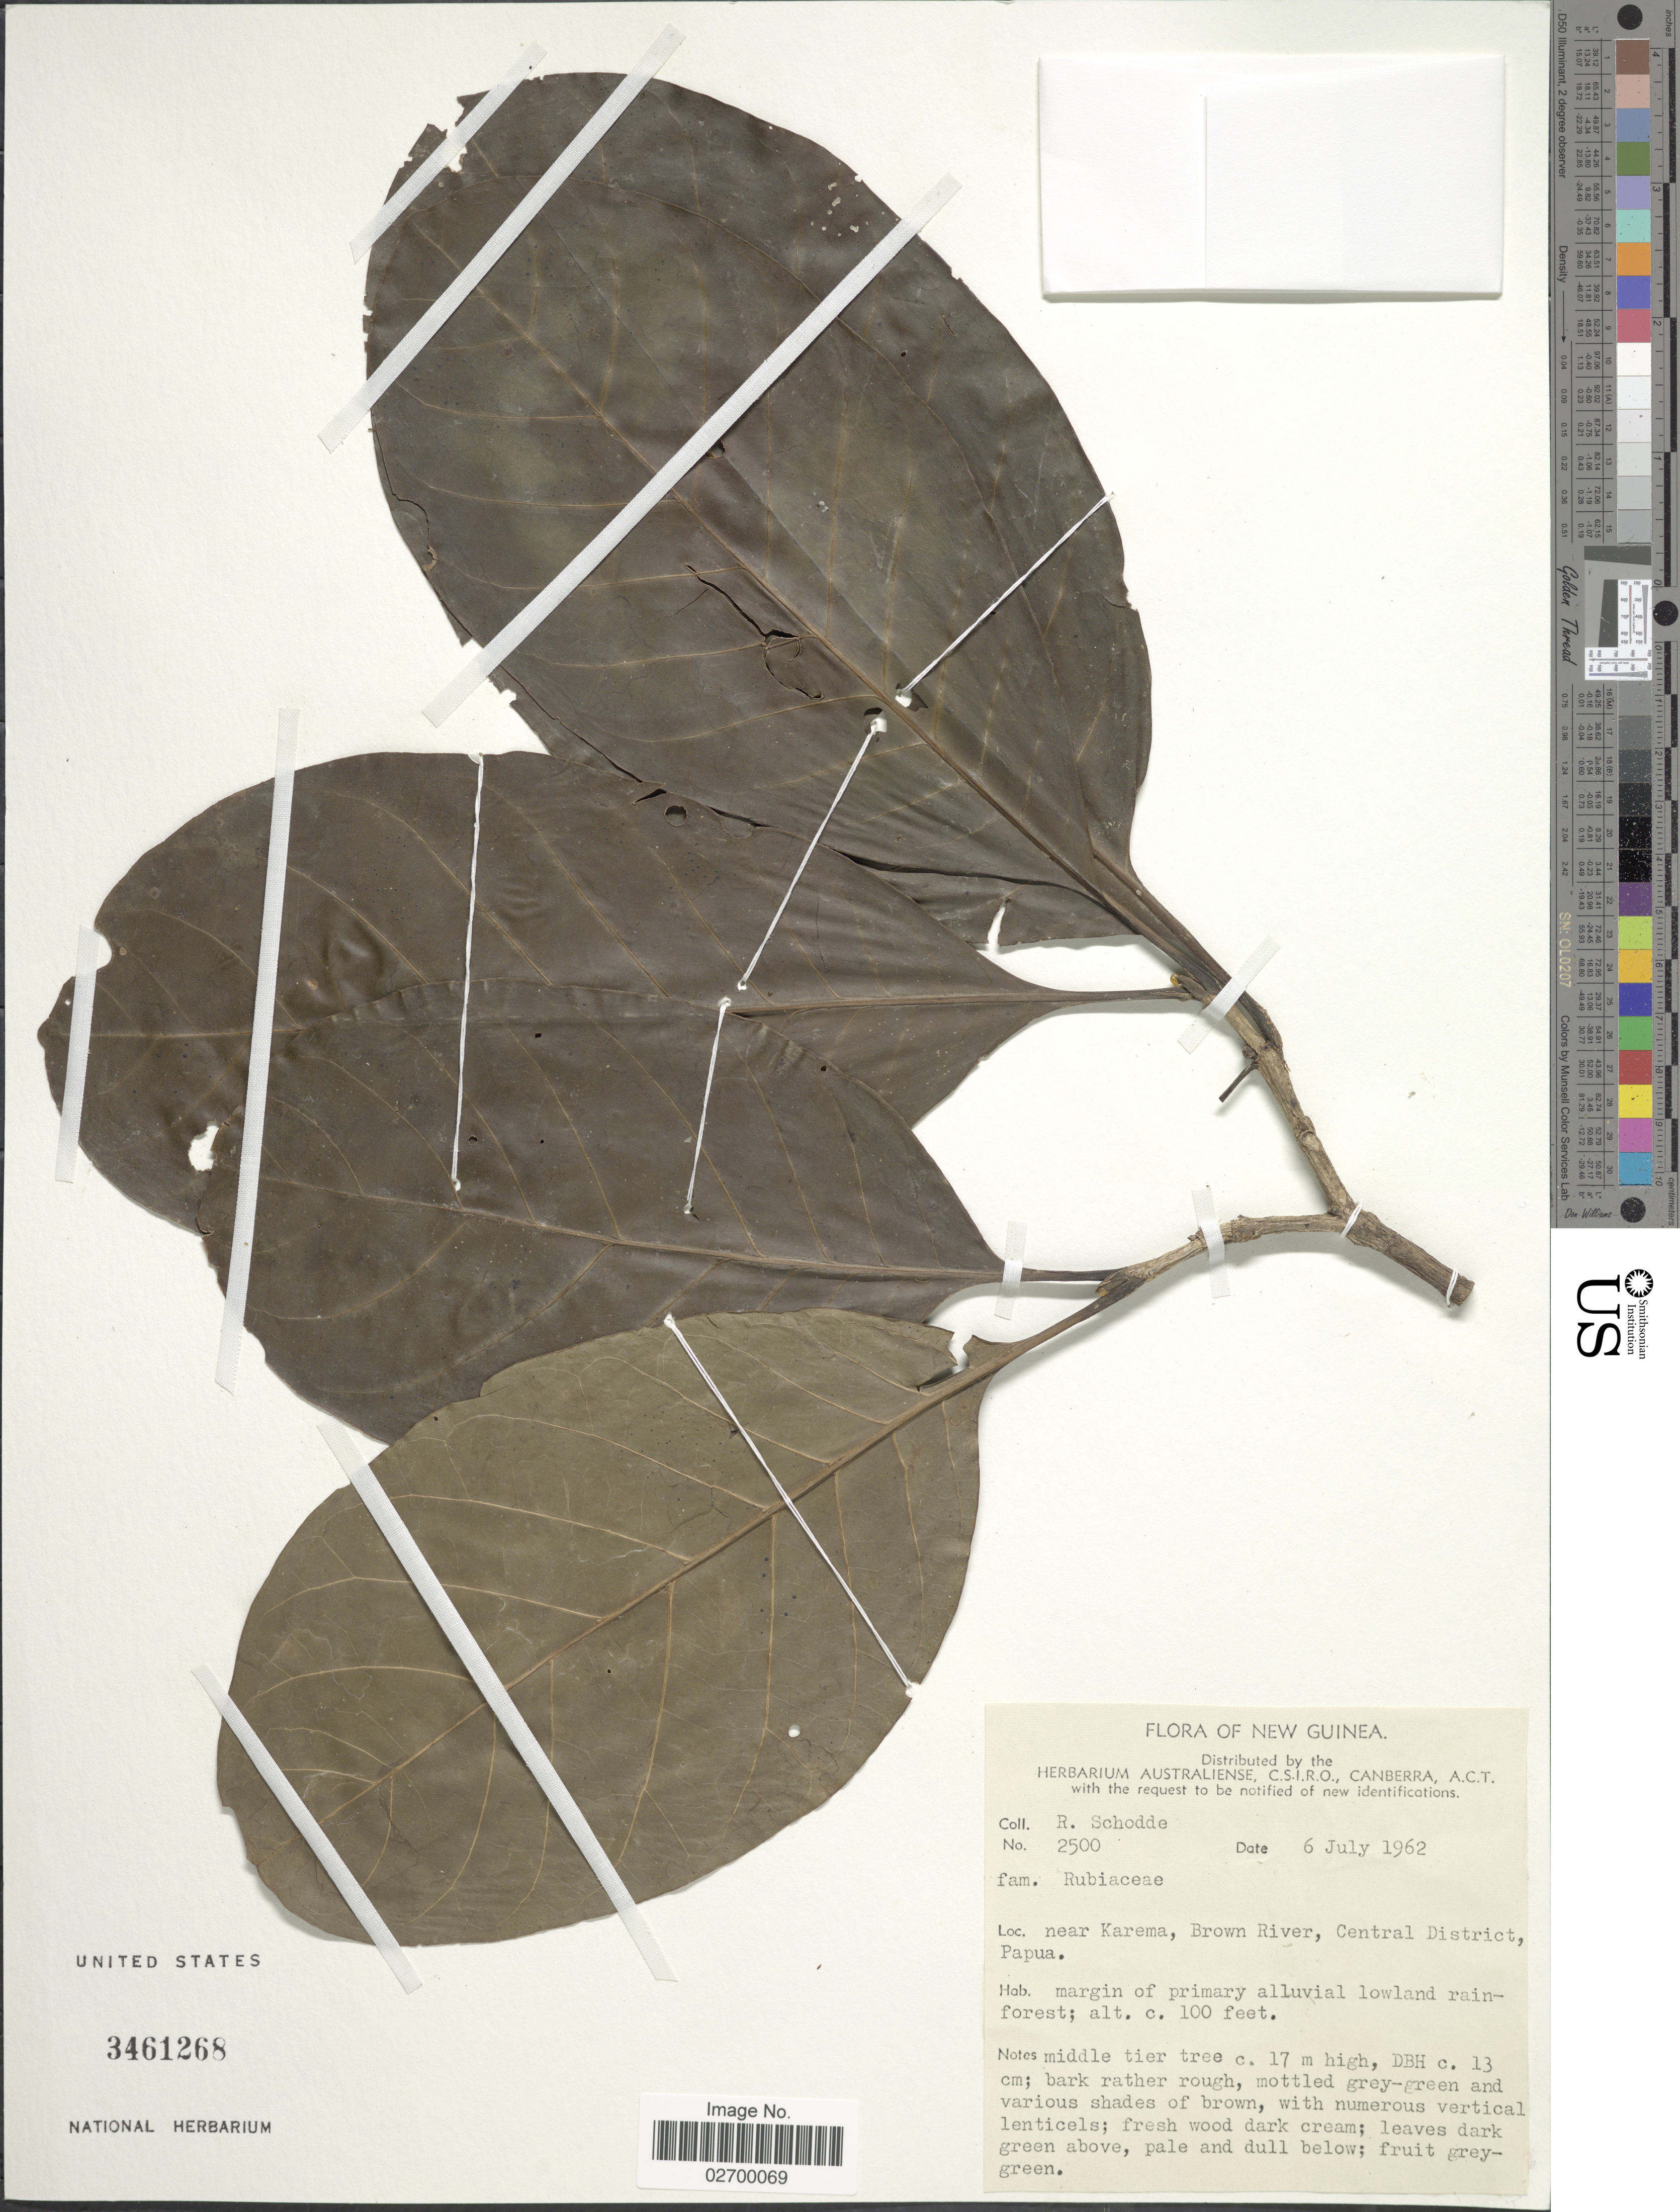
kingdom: Plantae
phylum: Tracheophyta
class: Magnoliopsida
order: Gentianales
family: Rubiaceae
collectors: R. Schodde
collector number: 2500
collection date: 1962-07-06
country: Papua New Guinea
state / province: Central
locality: New Guinea. Near Karema, Brown River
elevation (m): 30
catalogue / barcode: US 3461268